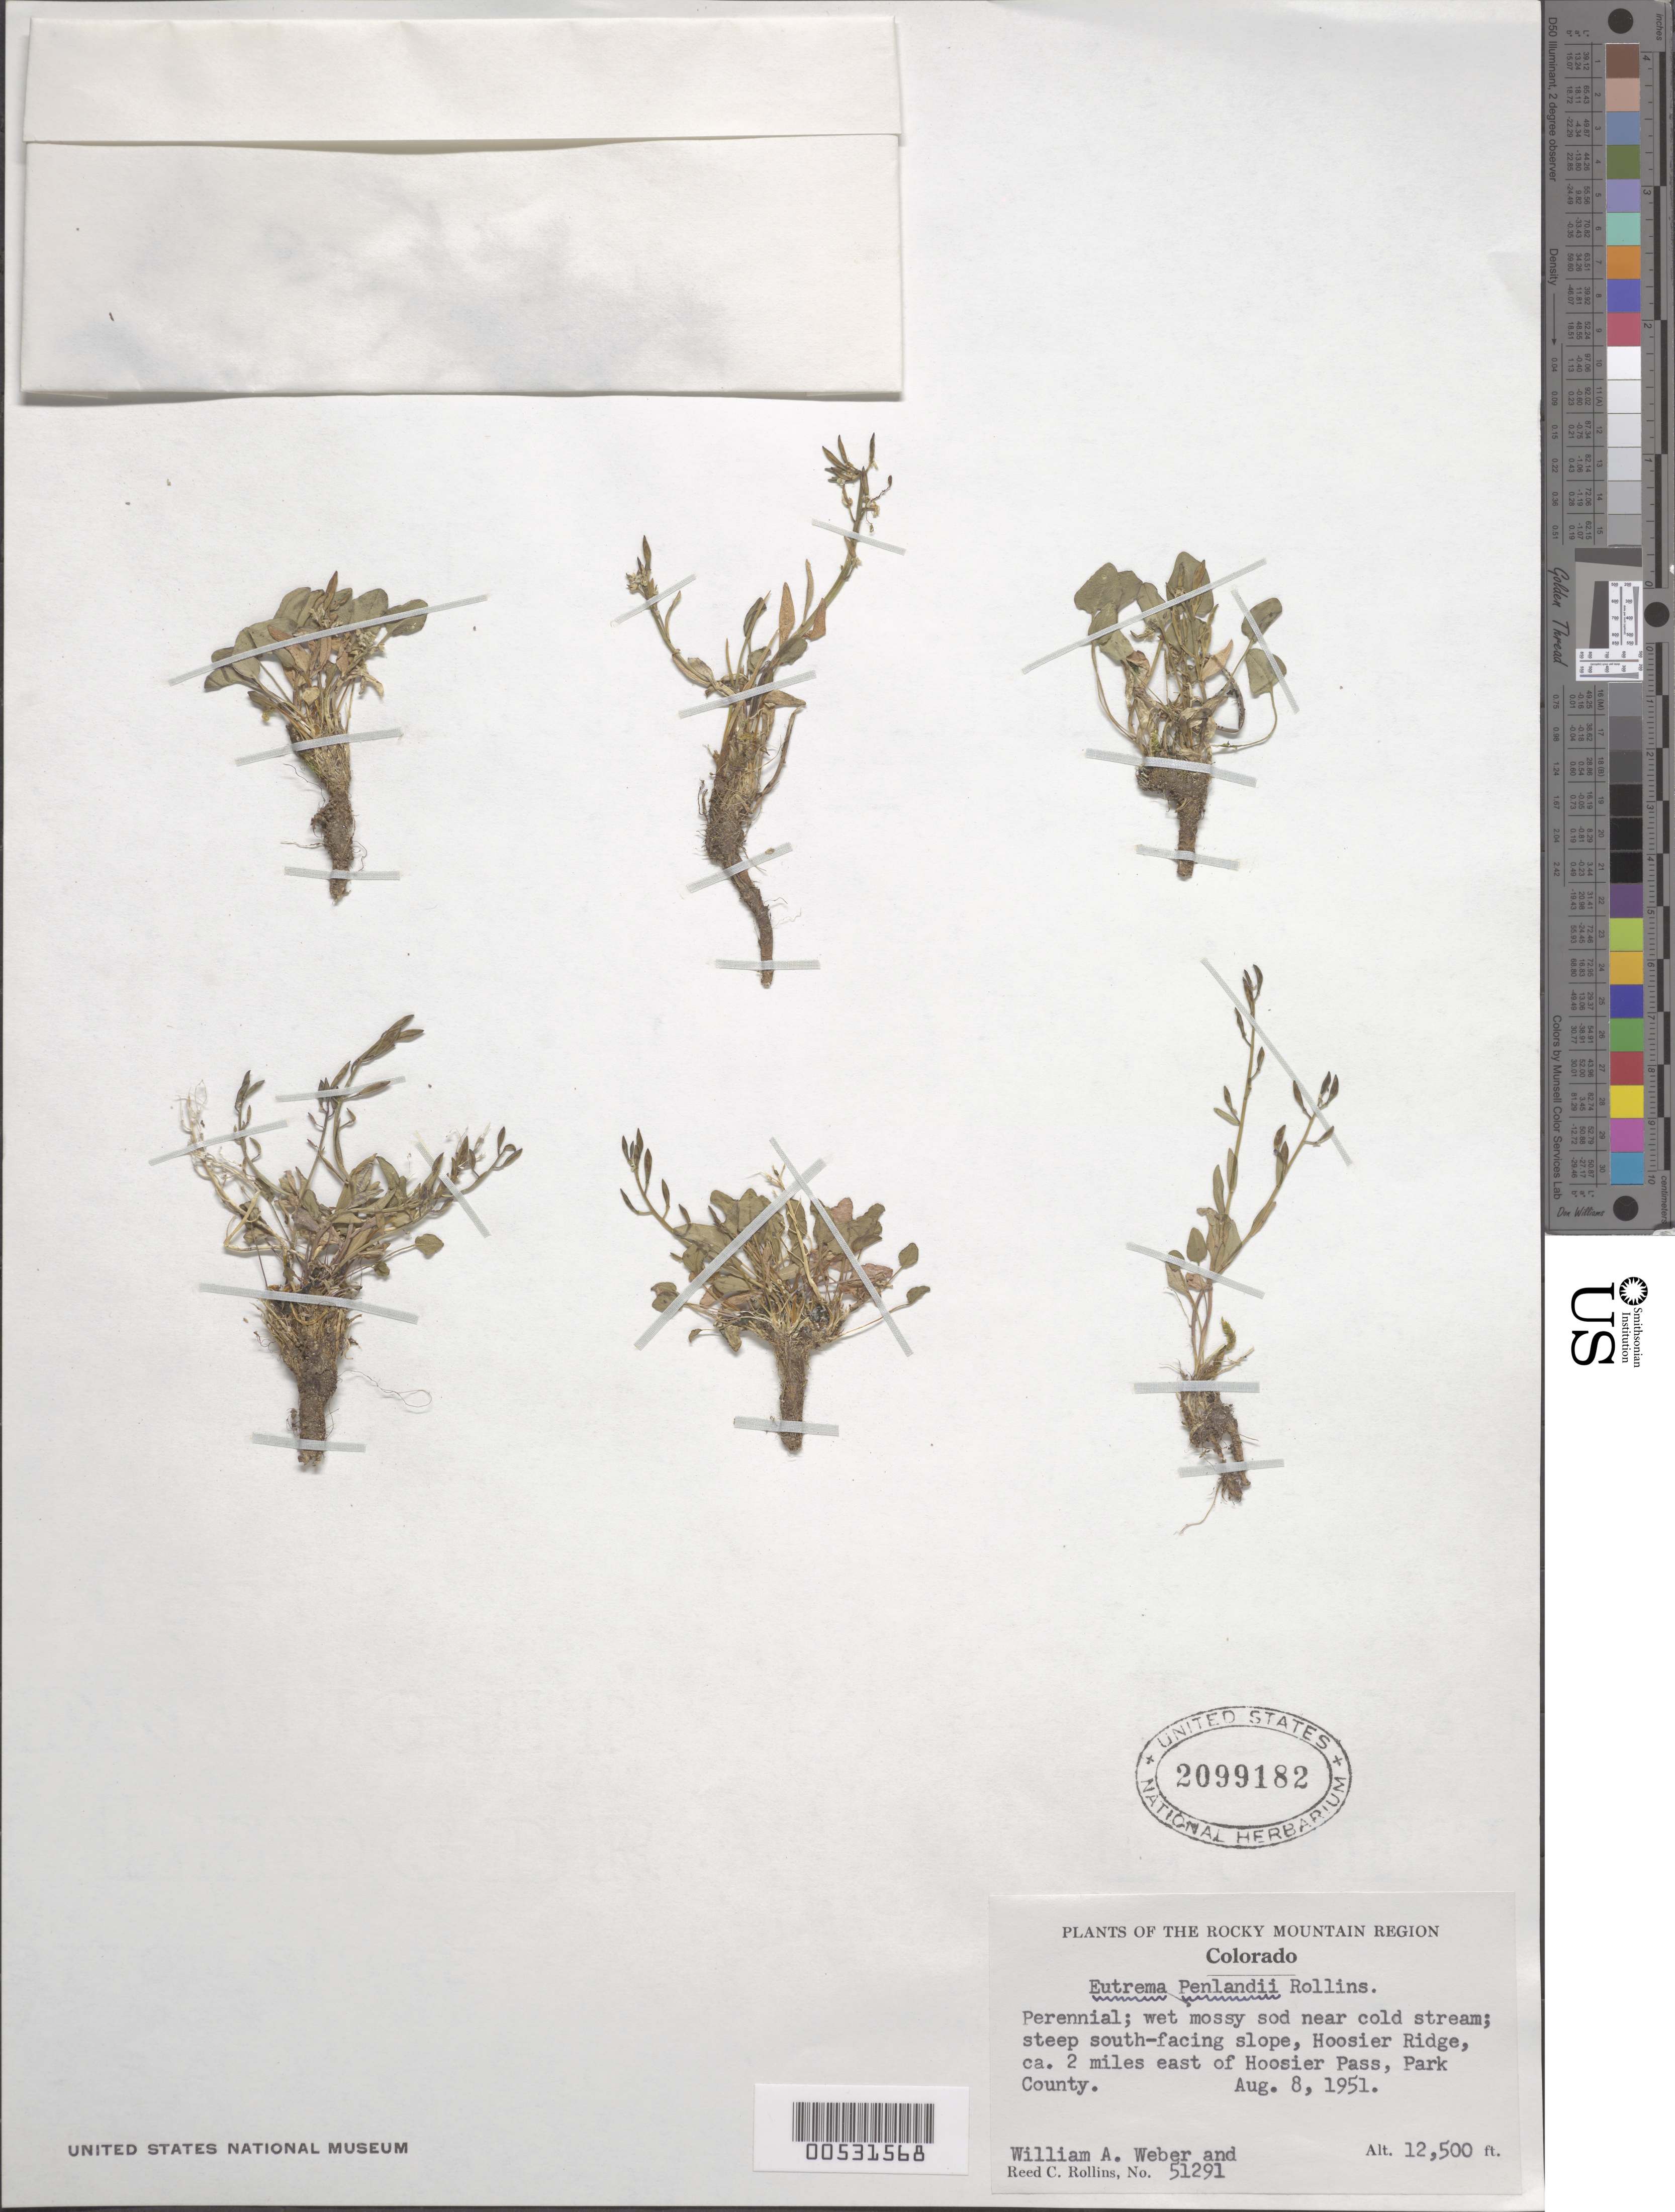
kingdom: Plantae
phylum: Tracheophyta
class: Magnoliopsida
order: Brassicales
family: Brassicaceae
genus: Eutrema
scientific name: Eutrema penlandii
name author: Rollins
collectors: R. C. Rollins & W. A. Weber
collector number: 51291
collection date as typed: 08 Aug 1951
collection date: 1951-08-08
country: United States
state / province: Colorado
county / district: Park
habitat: Wet mossy sod near cold stream.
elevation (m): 3810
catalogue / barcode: US 2099182